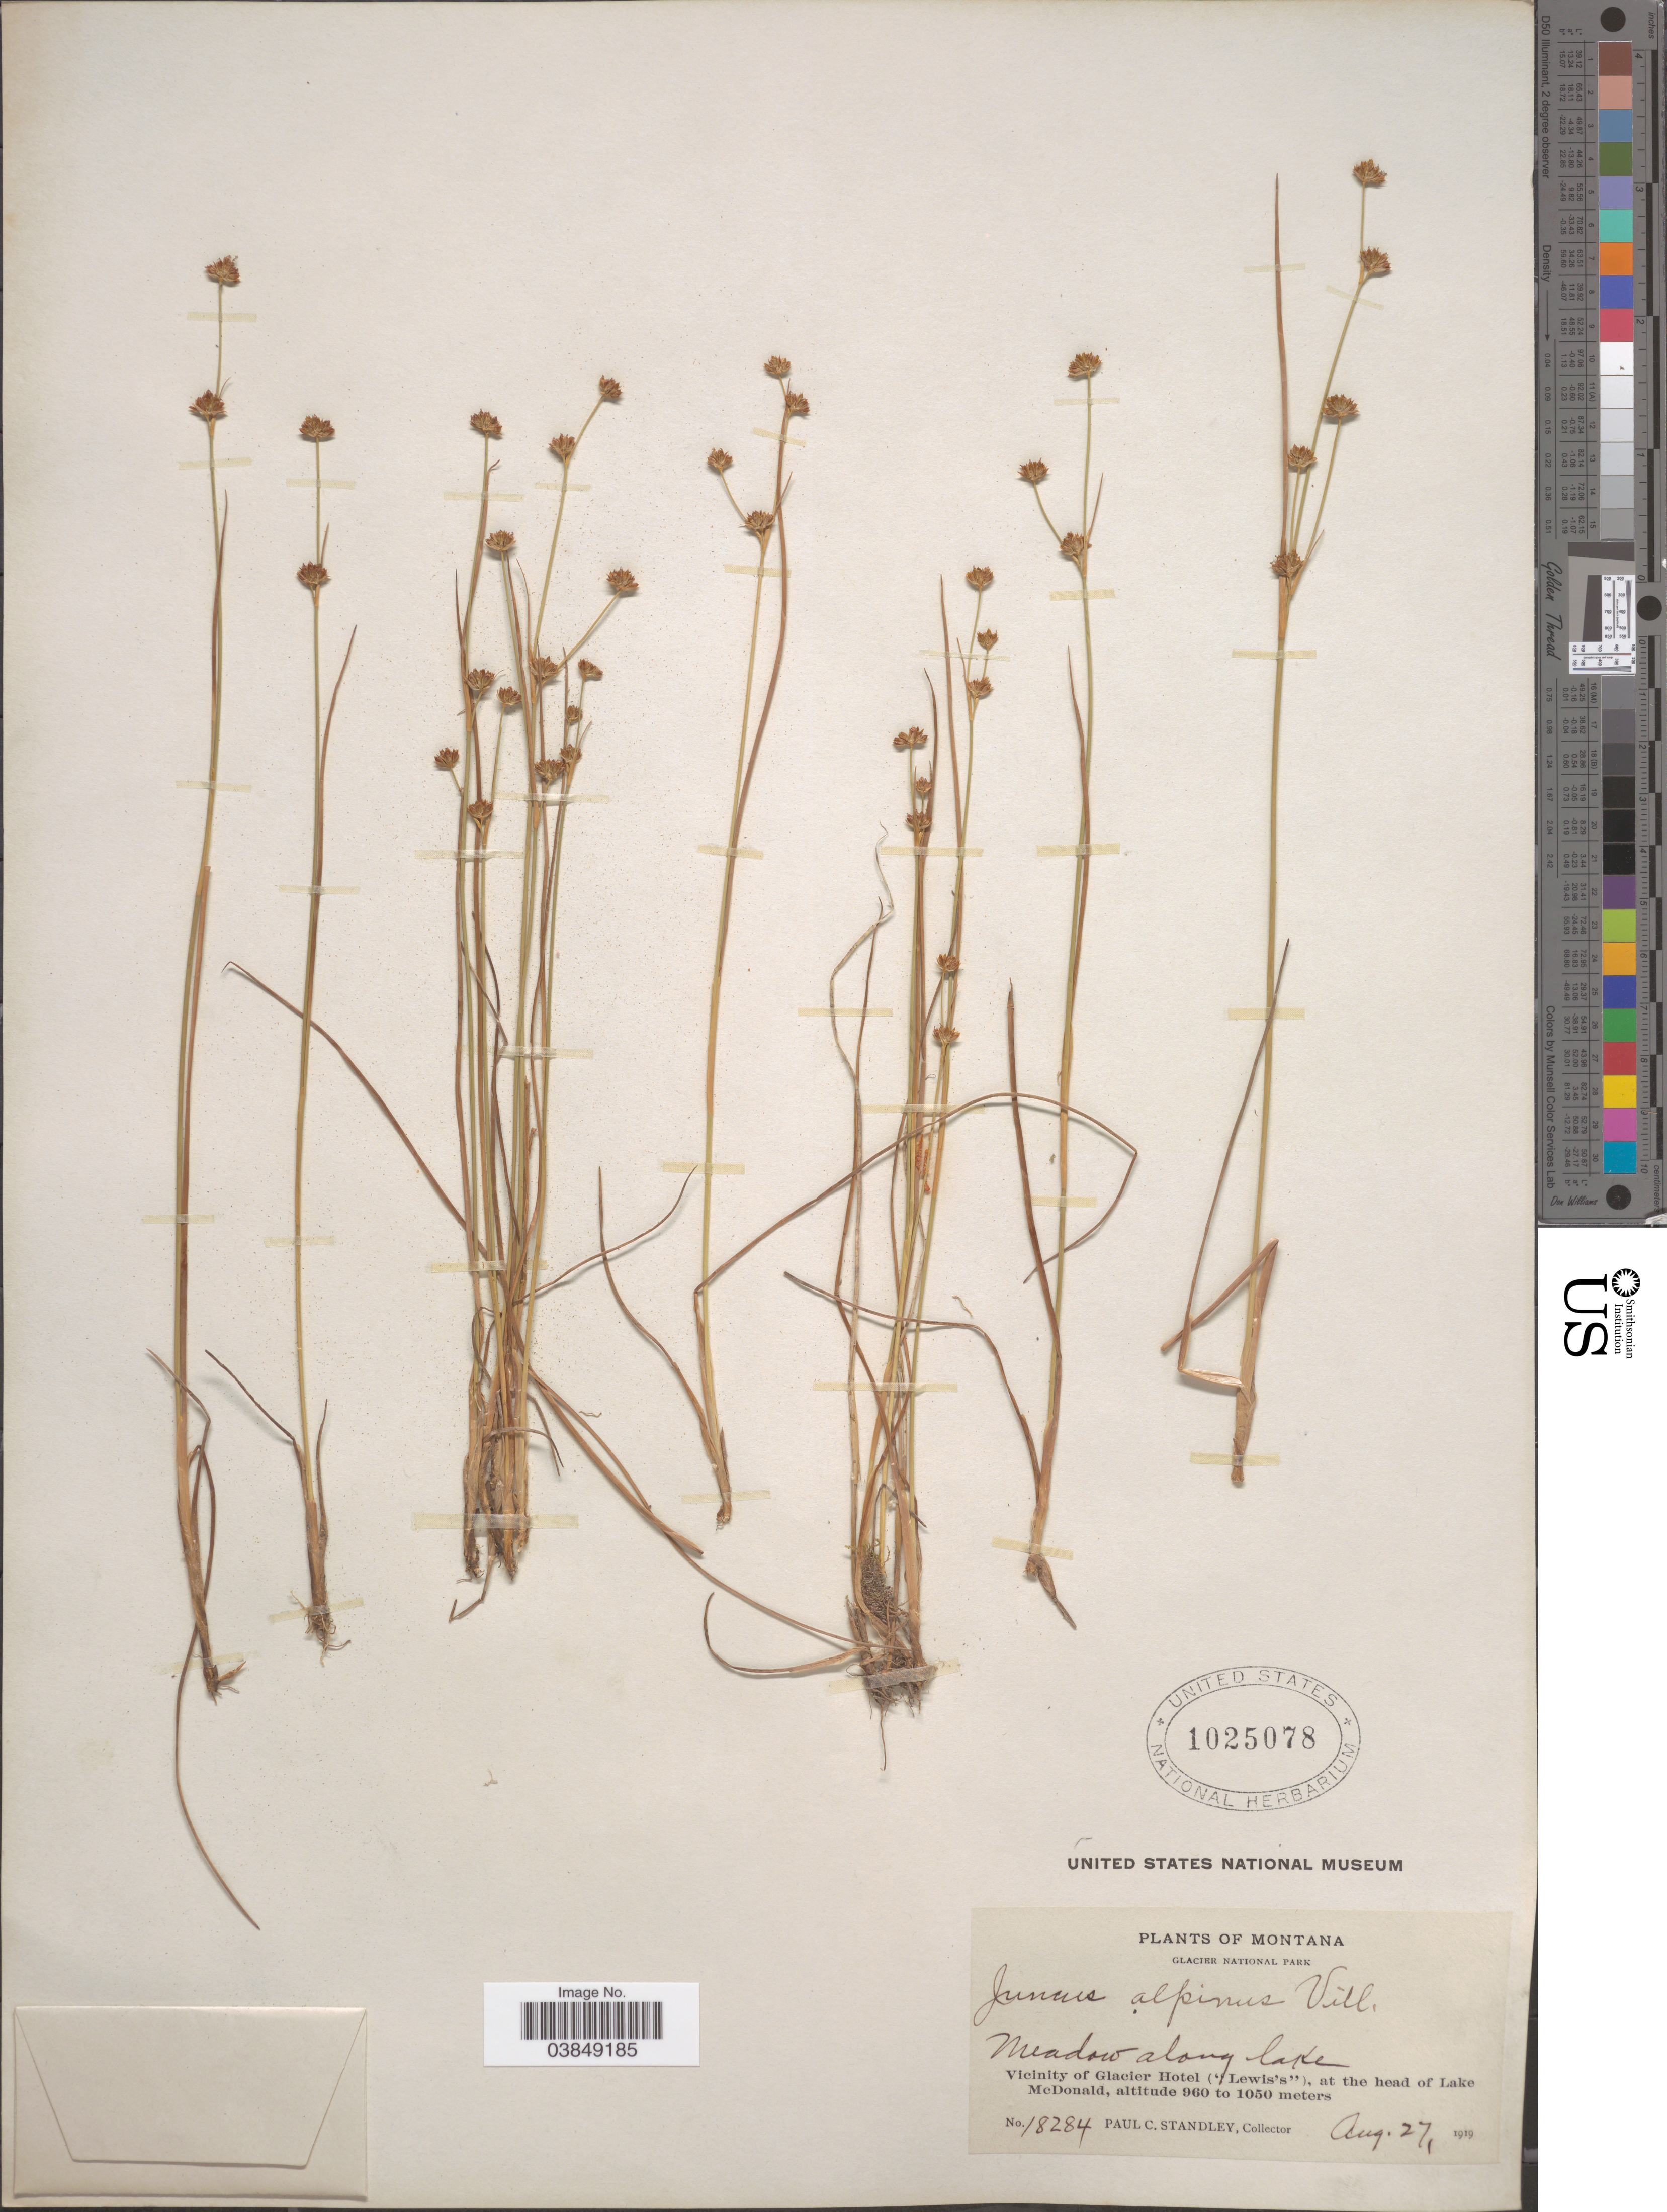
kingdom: Plantae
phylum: Tracheophyta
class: Liliopsida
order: Poales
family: Juncaceae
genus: Juncus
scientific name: Juncus alpinus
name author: Vill.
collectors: P. C. Standley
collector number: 18284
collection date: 1919-08-27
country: United States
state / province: Montana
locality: Glacier National Park. Meadow along lake. Vicinity of Glacier Hotel ("Lewis's"), at the head of Lake McDonald.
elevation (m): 960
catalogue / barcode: US 1025078